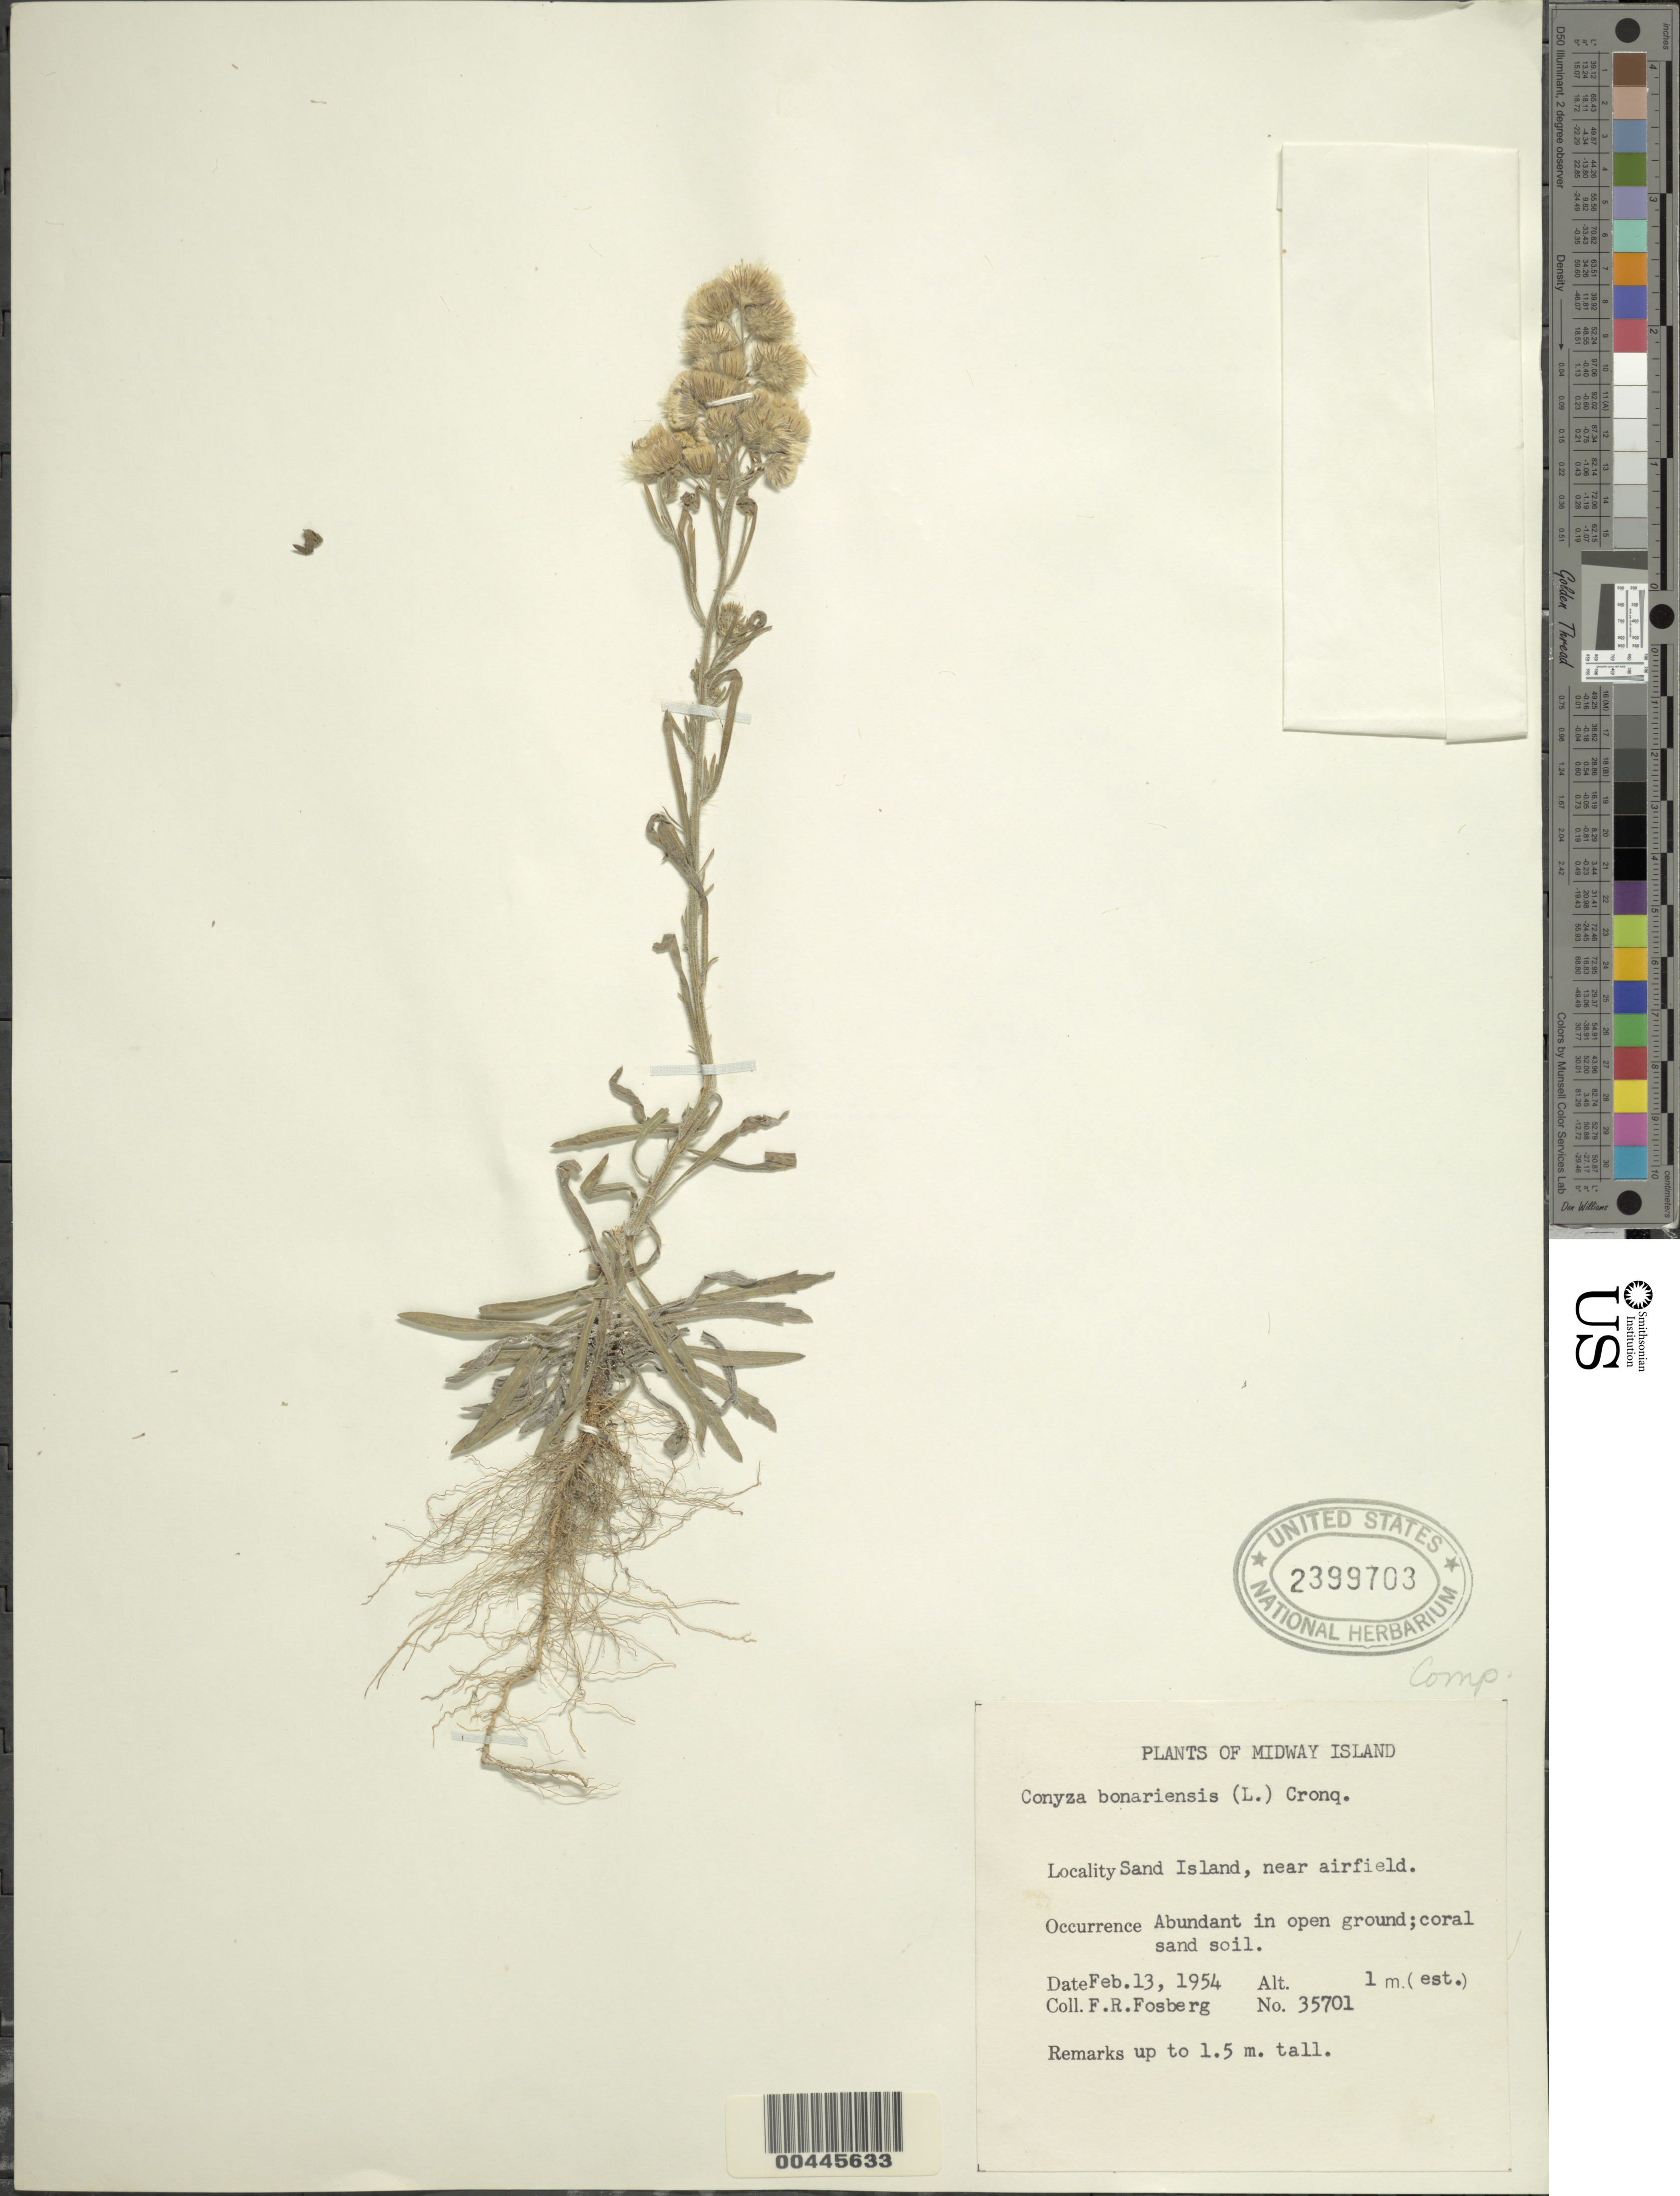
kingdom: Plantae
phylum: Tracheophyta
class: Magnoliopsida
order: Asterales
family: Asteraceae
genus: Erigeron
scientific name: Erigeron bonariensis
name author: L.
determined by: Wagner, W. L., (BOT), Smithsonian Institution - National Museum of Natural History (UNITED STATES)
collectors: F. R. Fosberg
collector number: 35701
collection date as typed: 13 Feb 1954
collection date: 1954-02-13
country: U.S. Administered Pacific Islands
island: Midway Atoll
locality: Sand Islet, near airfield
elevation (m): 1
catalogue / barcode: US 2399703